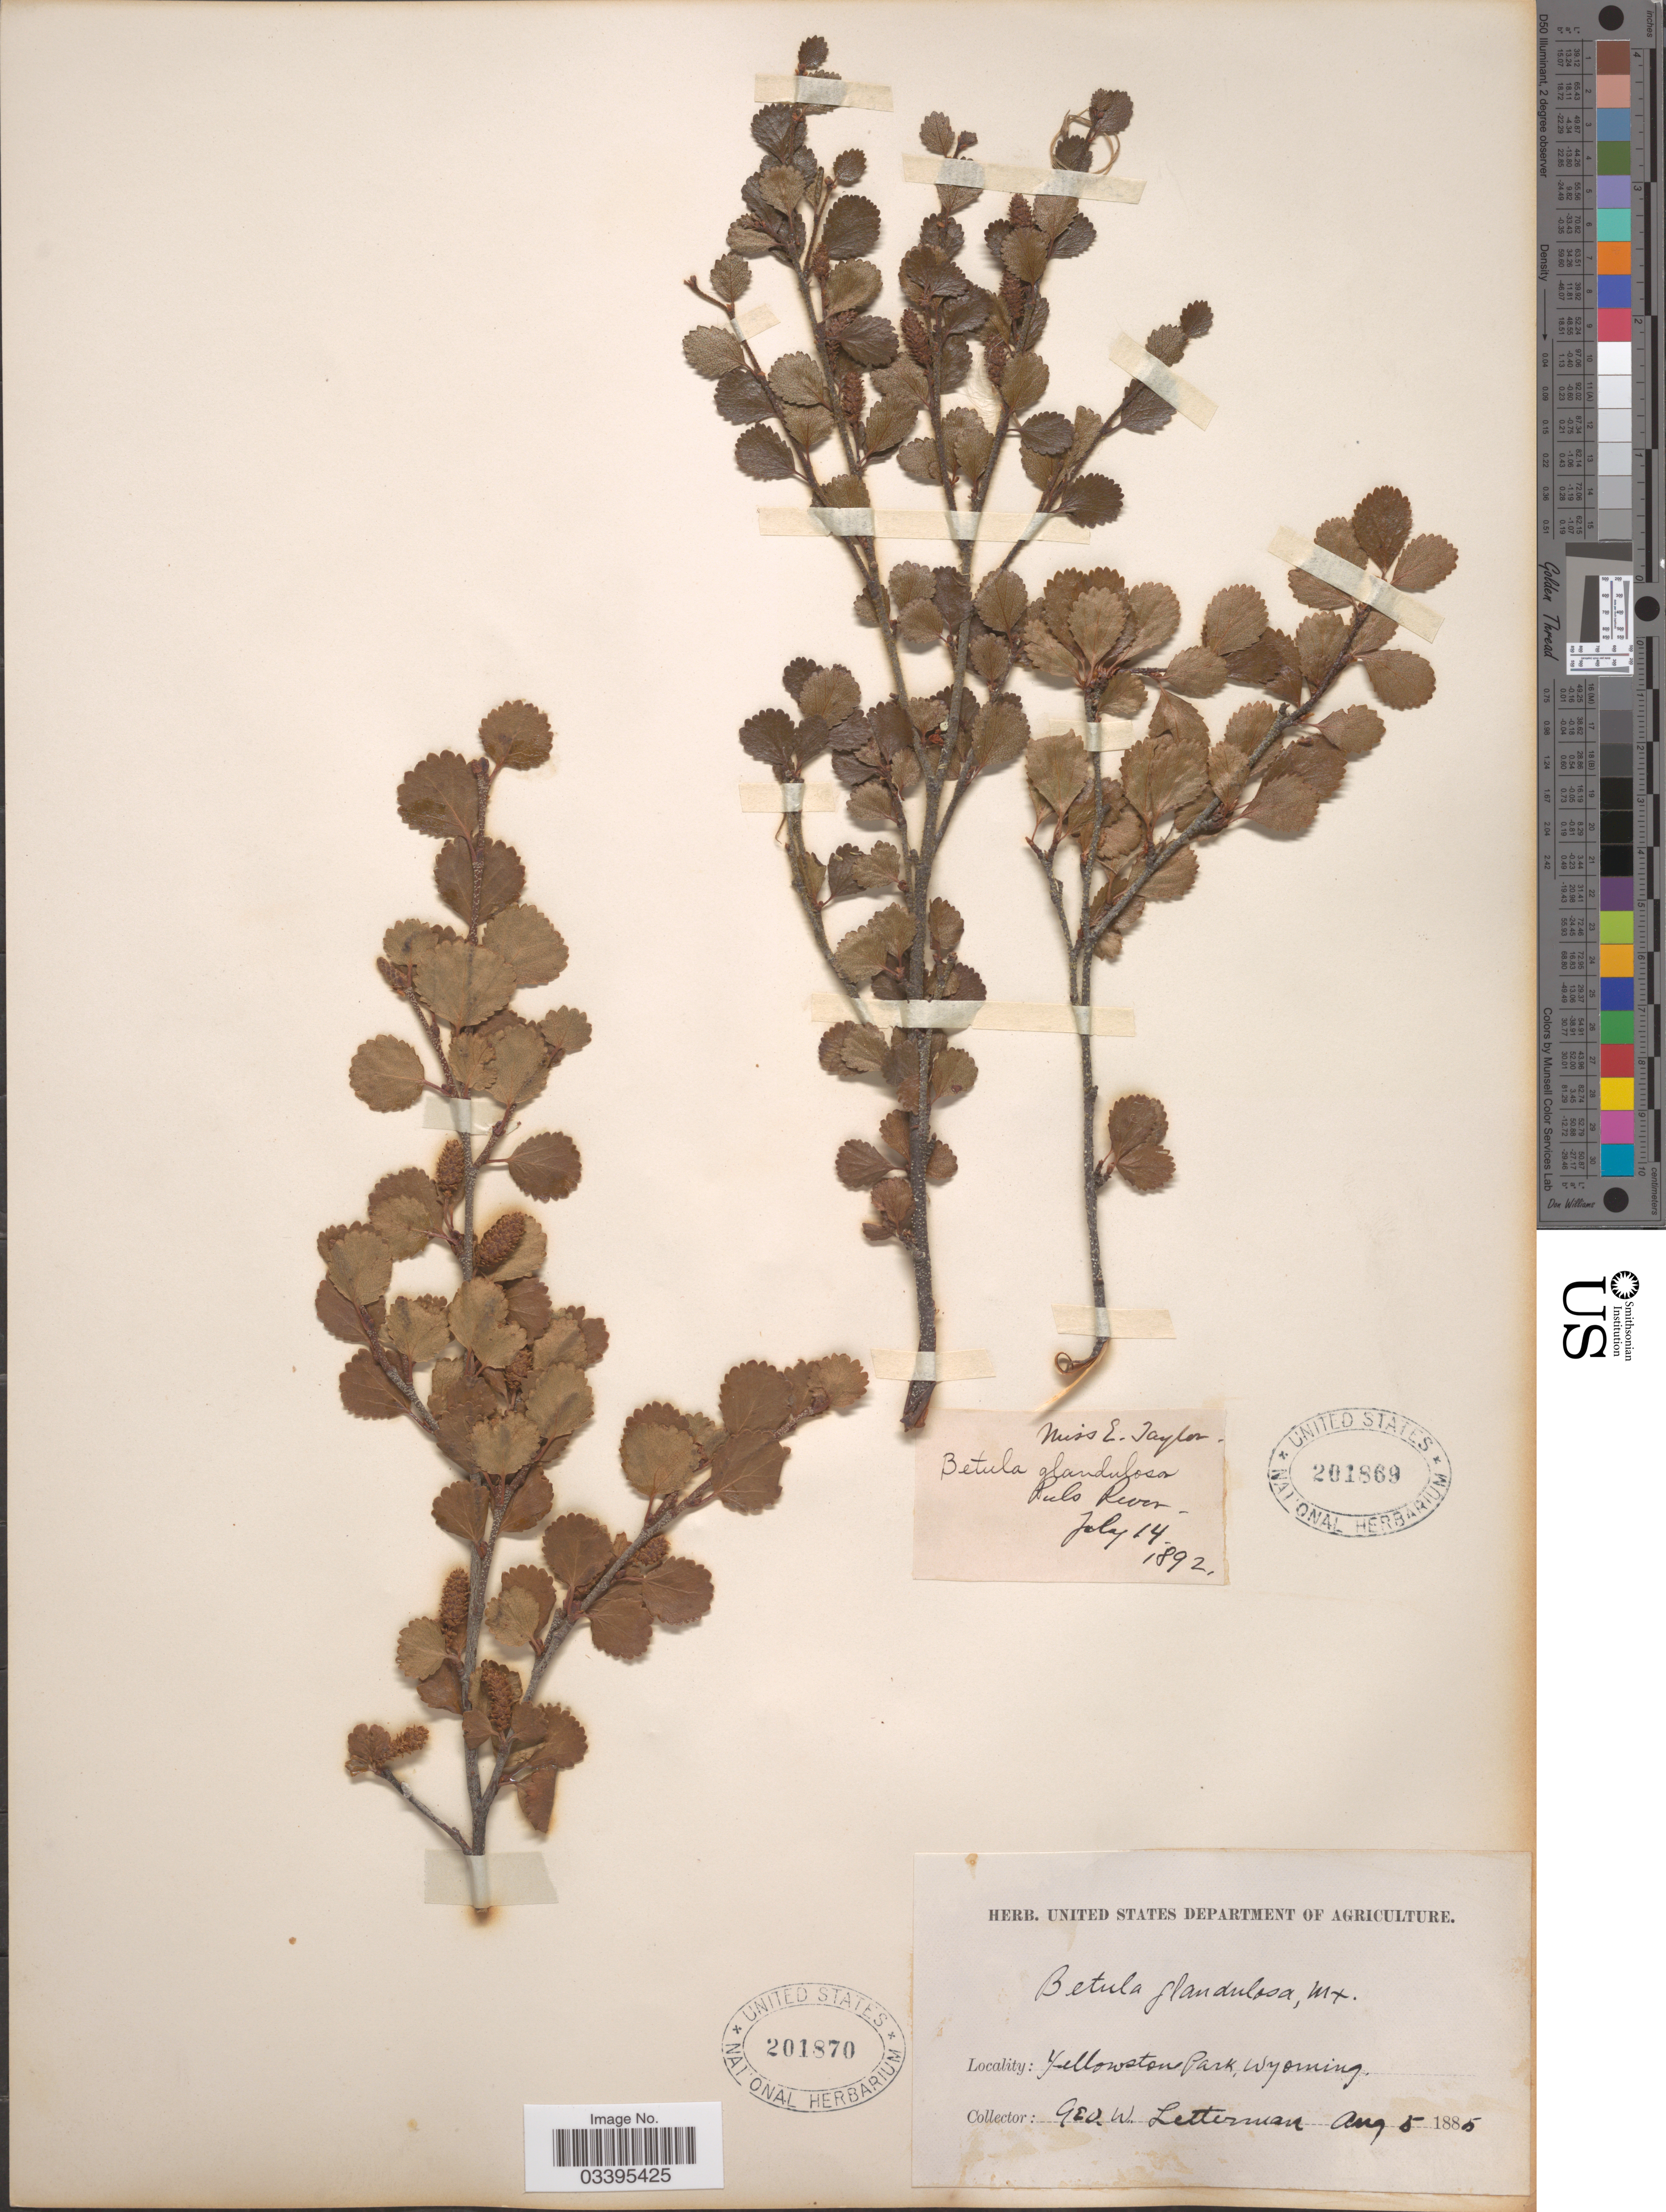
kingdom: Plantae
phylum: Tracheophyta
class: Magnoliopsida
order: Fagales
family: Betulaceae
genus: Betula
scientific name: Betula glandulosa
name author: Michx.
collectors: E. Taylor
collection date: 1892-07-14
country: Canada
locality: Puls River.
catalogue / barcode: US 201869